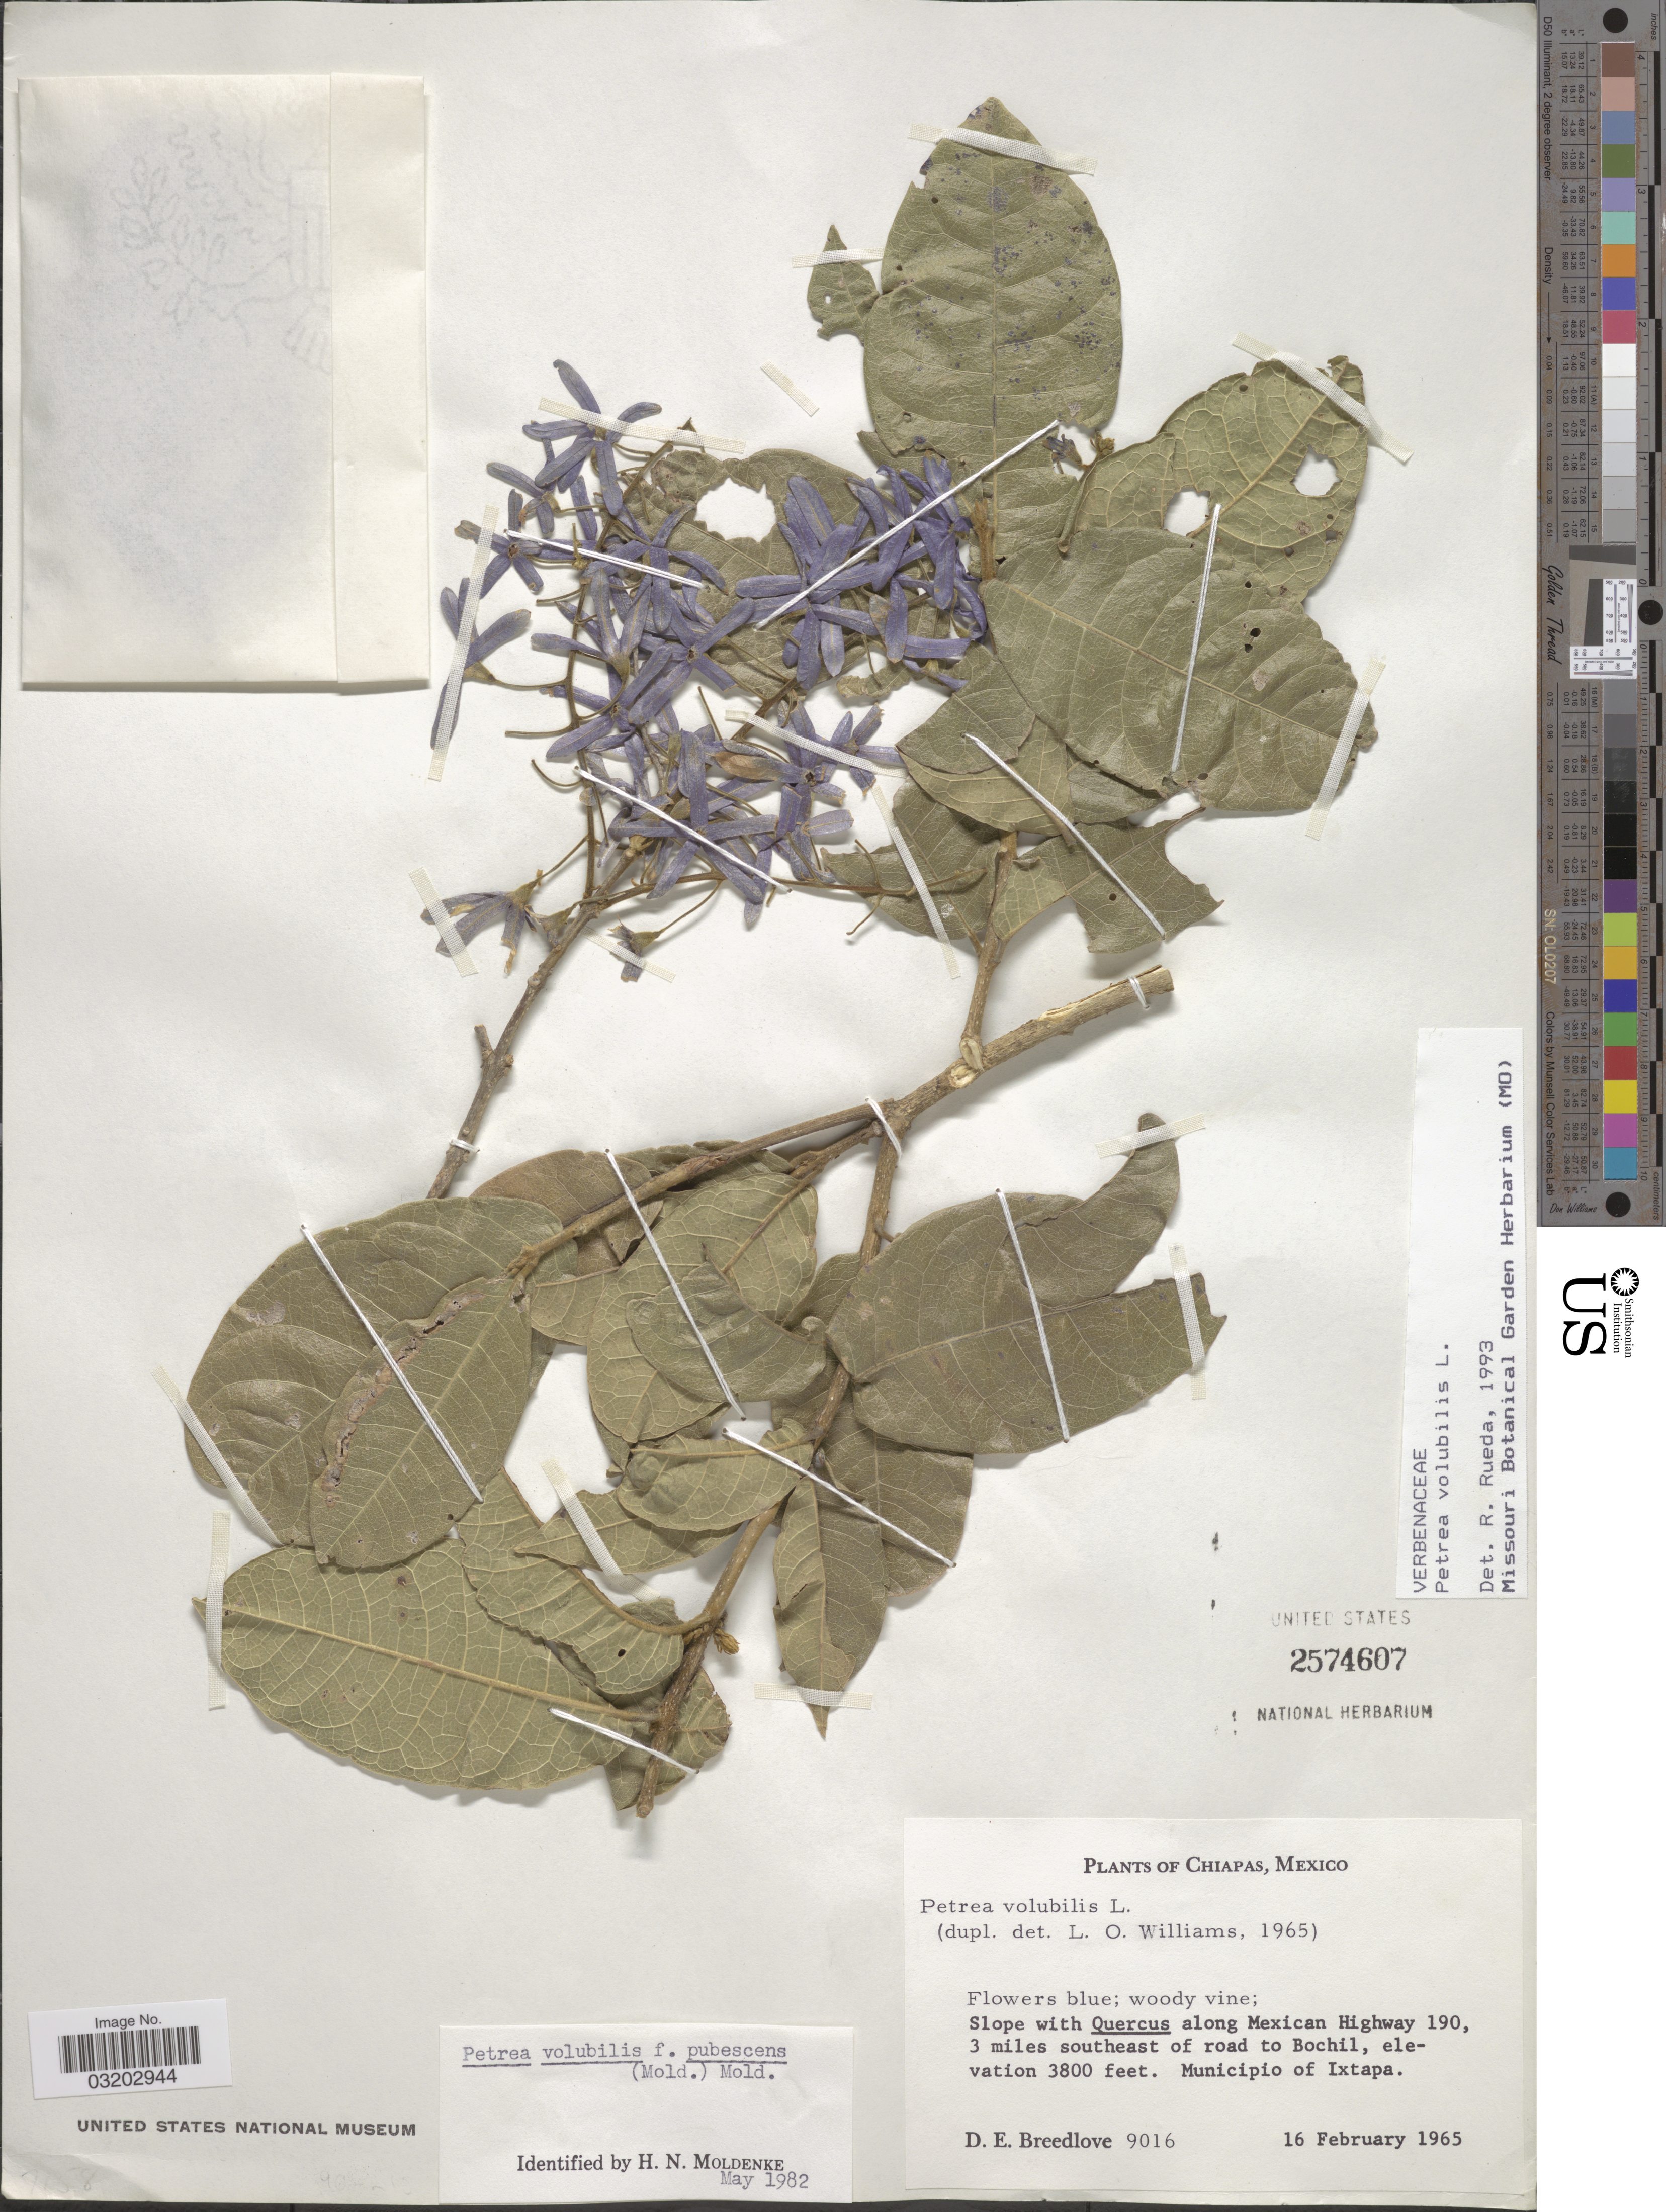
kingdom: Plantae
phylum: Tracheophyta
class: Magnoliopsida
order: Lamiales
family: Verbenaceae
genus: Petrea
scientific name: Petrea volubilis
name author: L.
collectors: D. E. Breedlove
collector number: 9016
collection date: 1965-02-16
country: Mexico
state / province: Chiapas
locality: Slope with Quercus along Mexican Highway 190, 3 miles southeast of road to Bochil, Municipio of Ixtapa.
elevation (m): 1158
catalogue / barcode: US 2574607